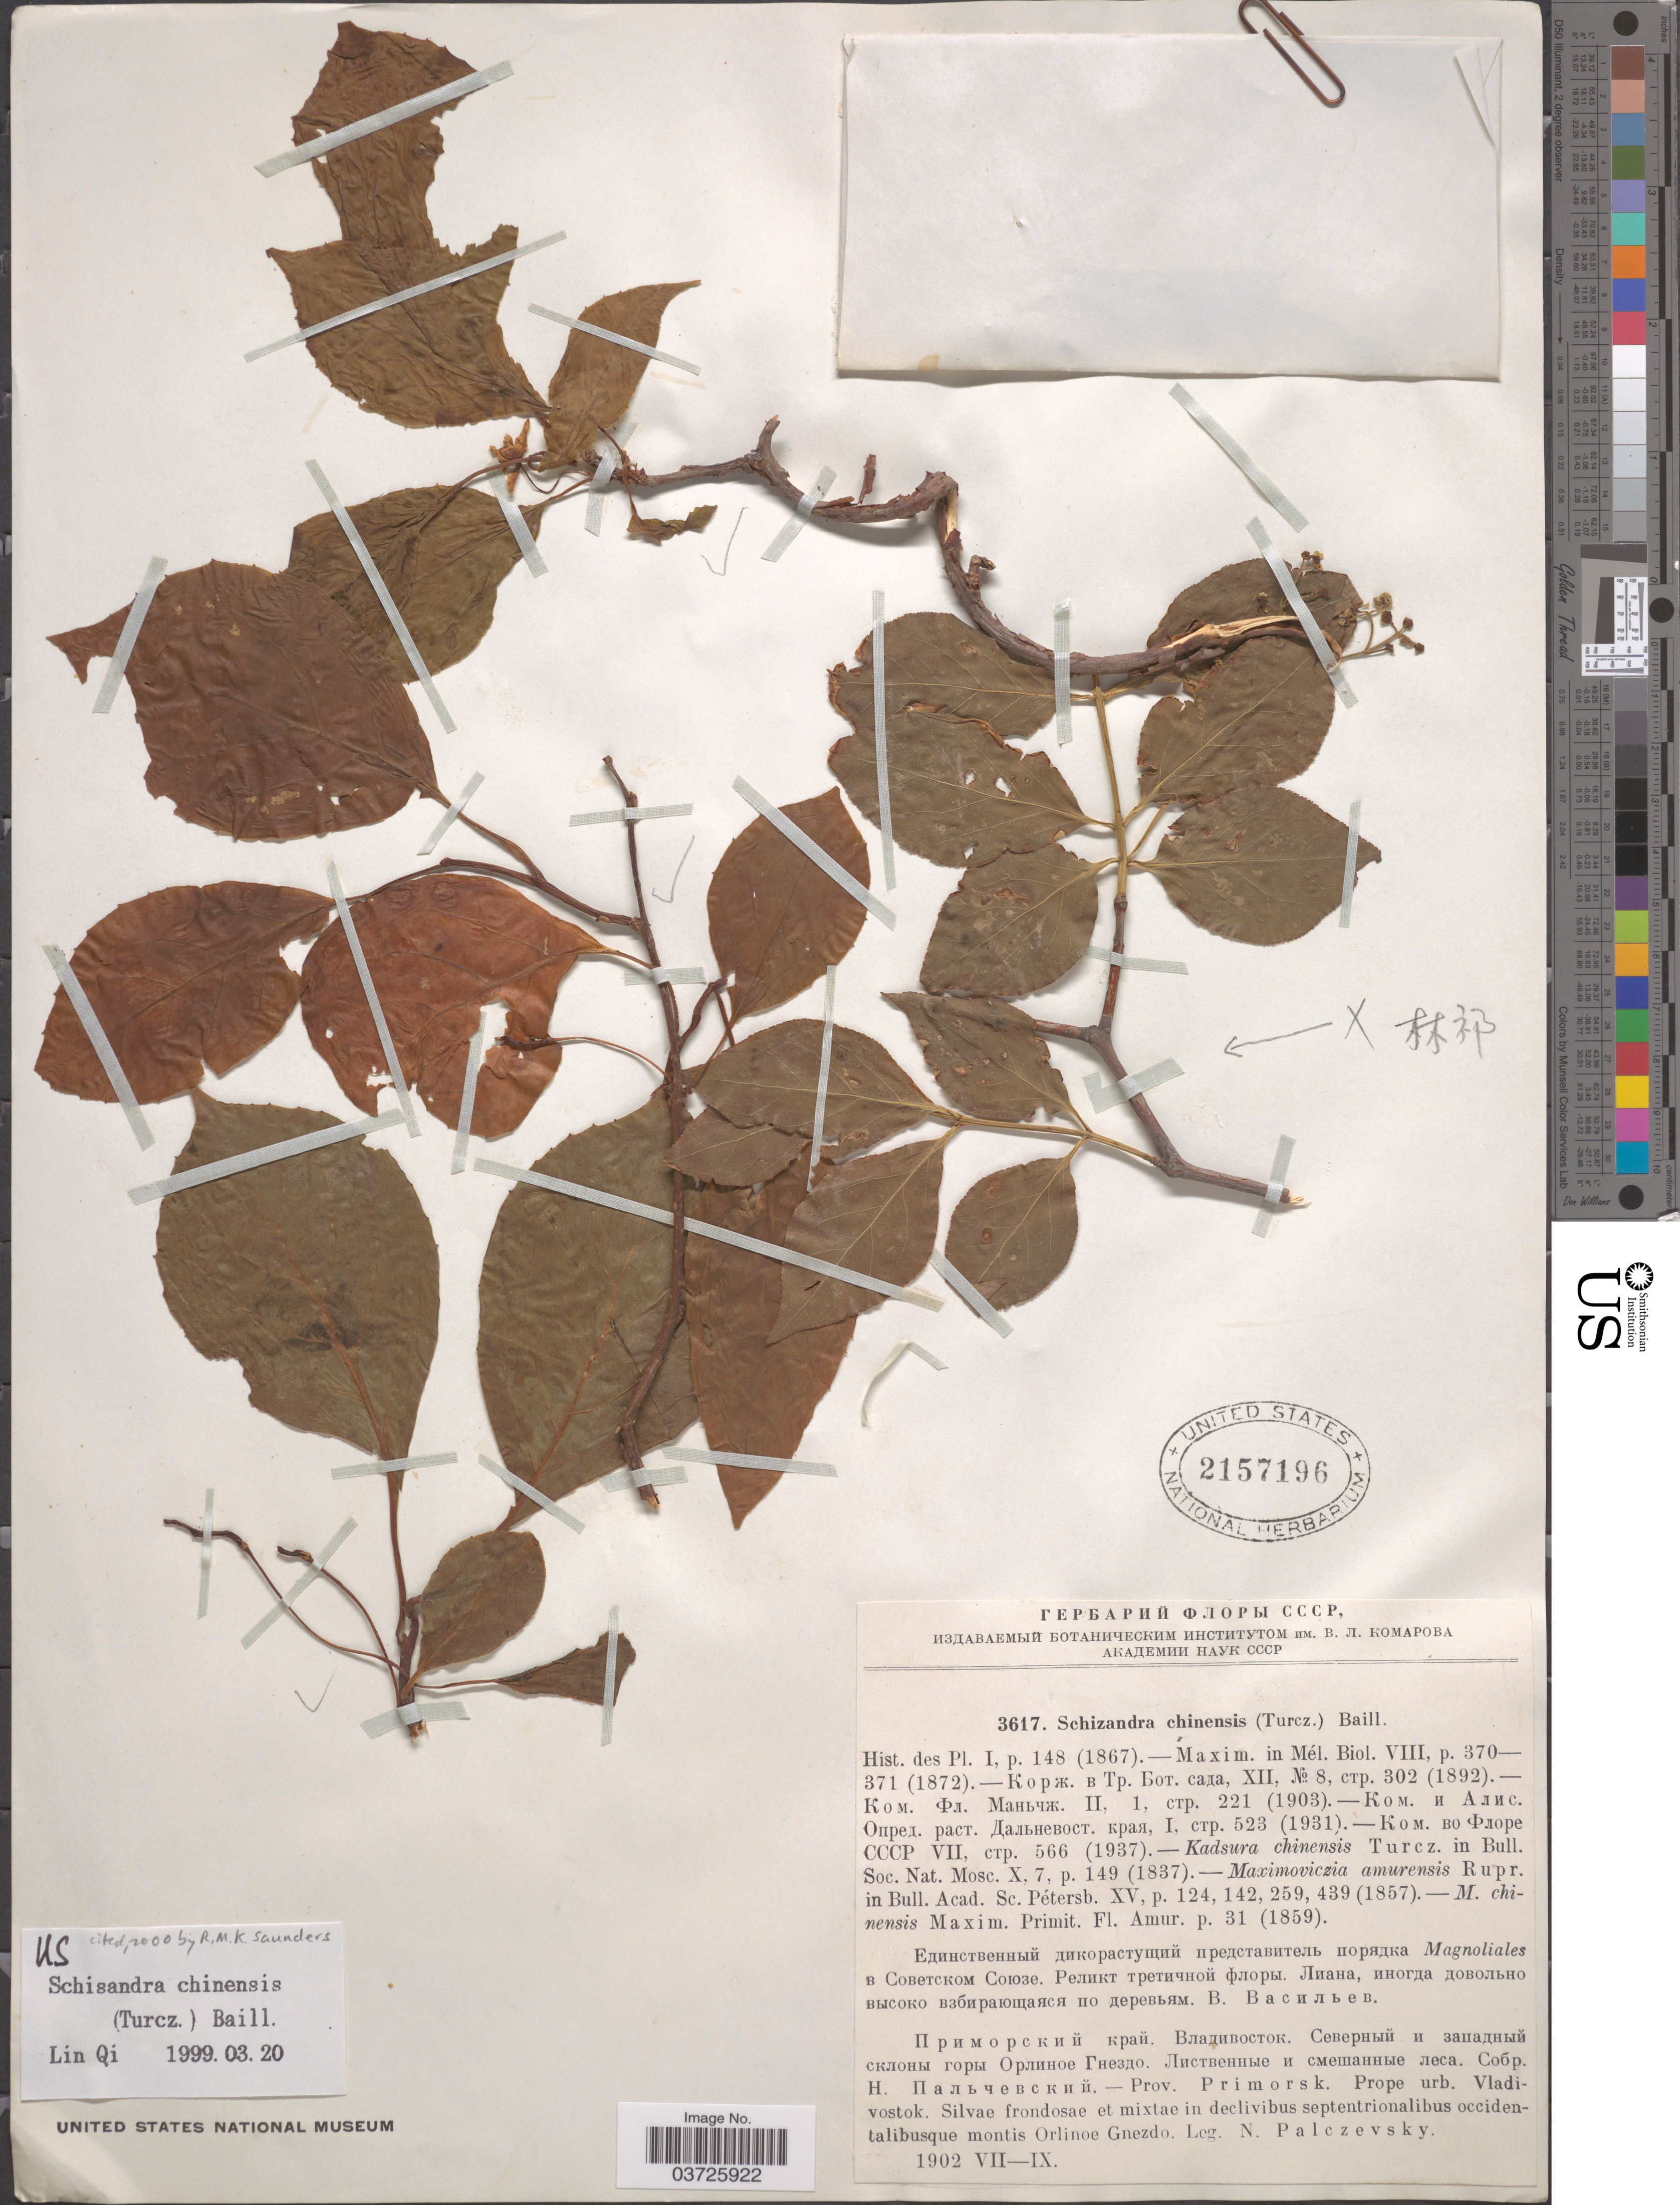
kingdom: Plantae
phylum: Tracheophyta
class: Magnoliopsida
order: Austrobaileyales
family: Schisandraceae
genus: Schisandra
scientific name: Schisandra chinensis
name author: (Turcz.) Baill.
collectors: N. Palczevsky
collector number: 3617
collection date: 1902-07/1902-09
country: Russian Federation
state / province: Primorsky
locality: Prov. Primorsk. Prope urb. Vladivostok. Silvae frondosae et mixtae in declivibus septentrionalibus occidentalibusque montis Orlinoe Gnezdo.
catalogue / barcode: US 2157196